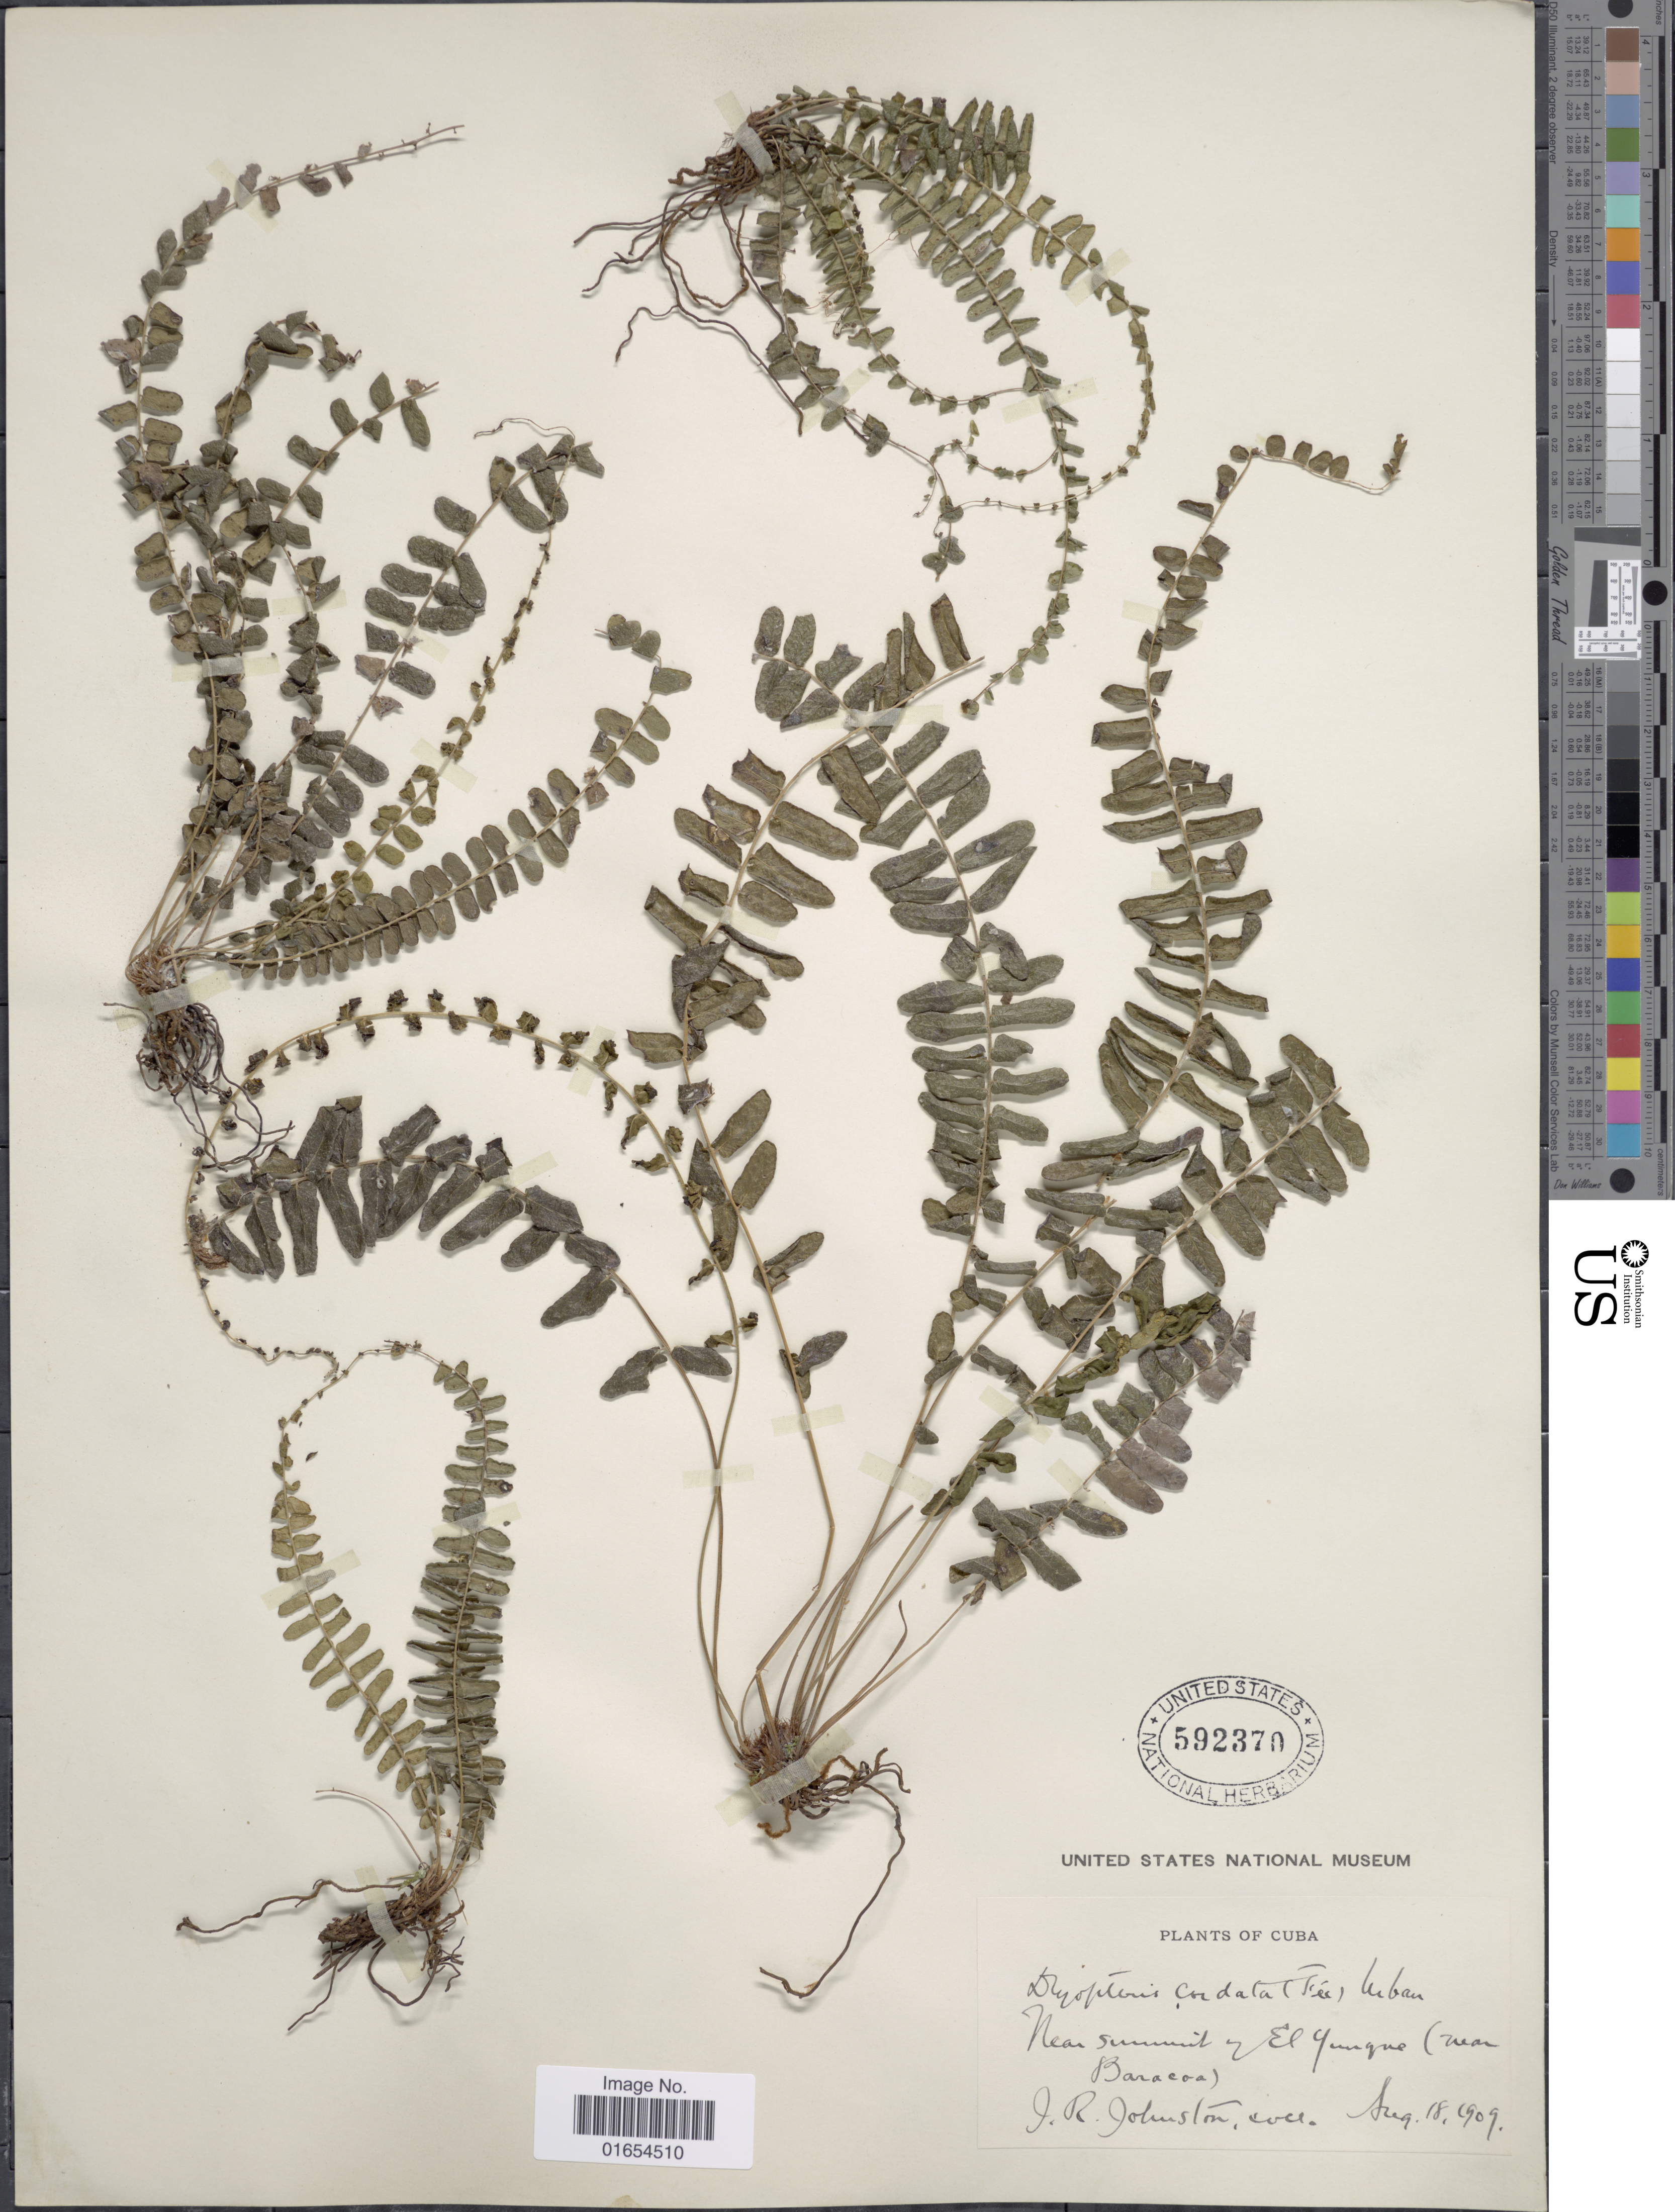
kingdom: Plantae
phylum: Tracheophyta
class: Polypodiopsida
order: Polypodiales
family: Thelypteridaceae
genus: Goniopteris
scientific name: Goniopteris cordata (Fée) comb. nov., ined 2015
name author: (Fée)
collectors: J. Johnston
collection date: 1909-08-18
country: Cuba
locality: Near summit of El Yunque (near Baracoa)8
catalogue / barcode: US 592370